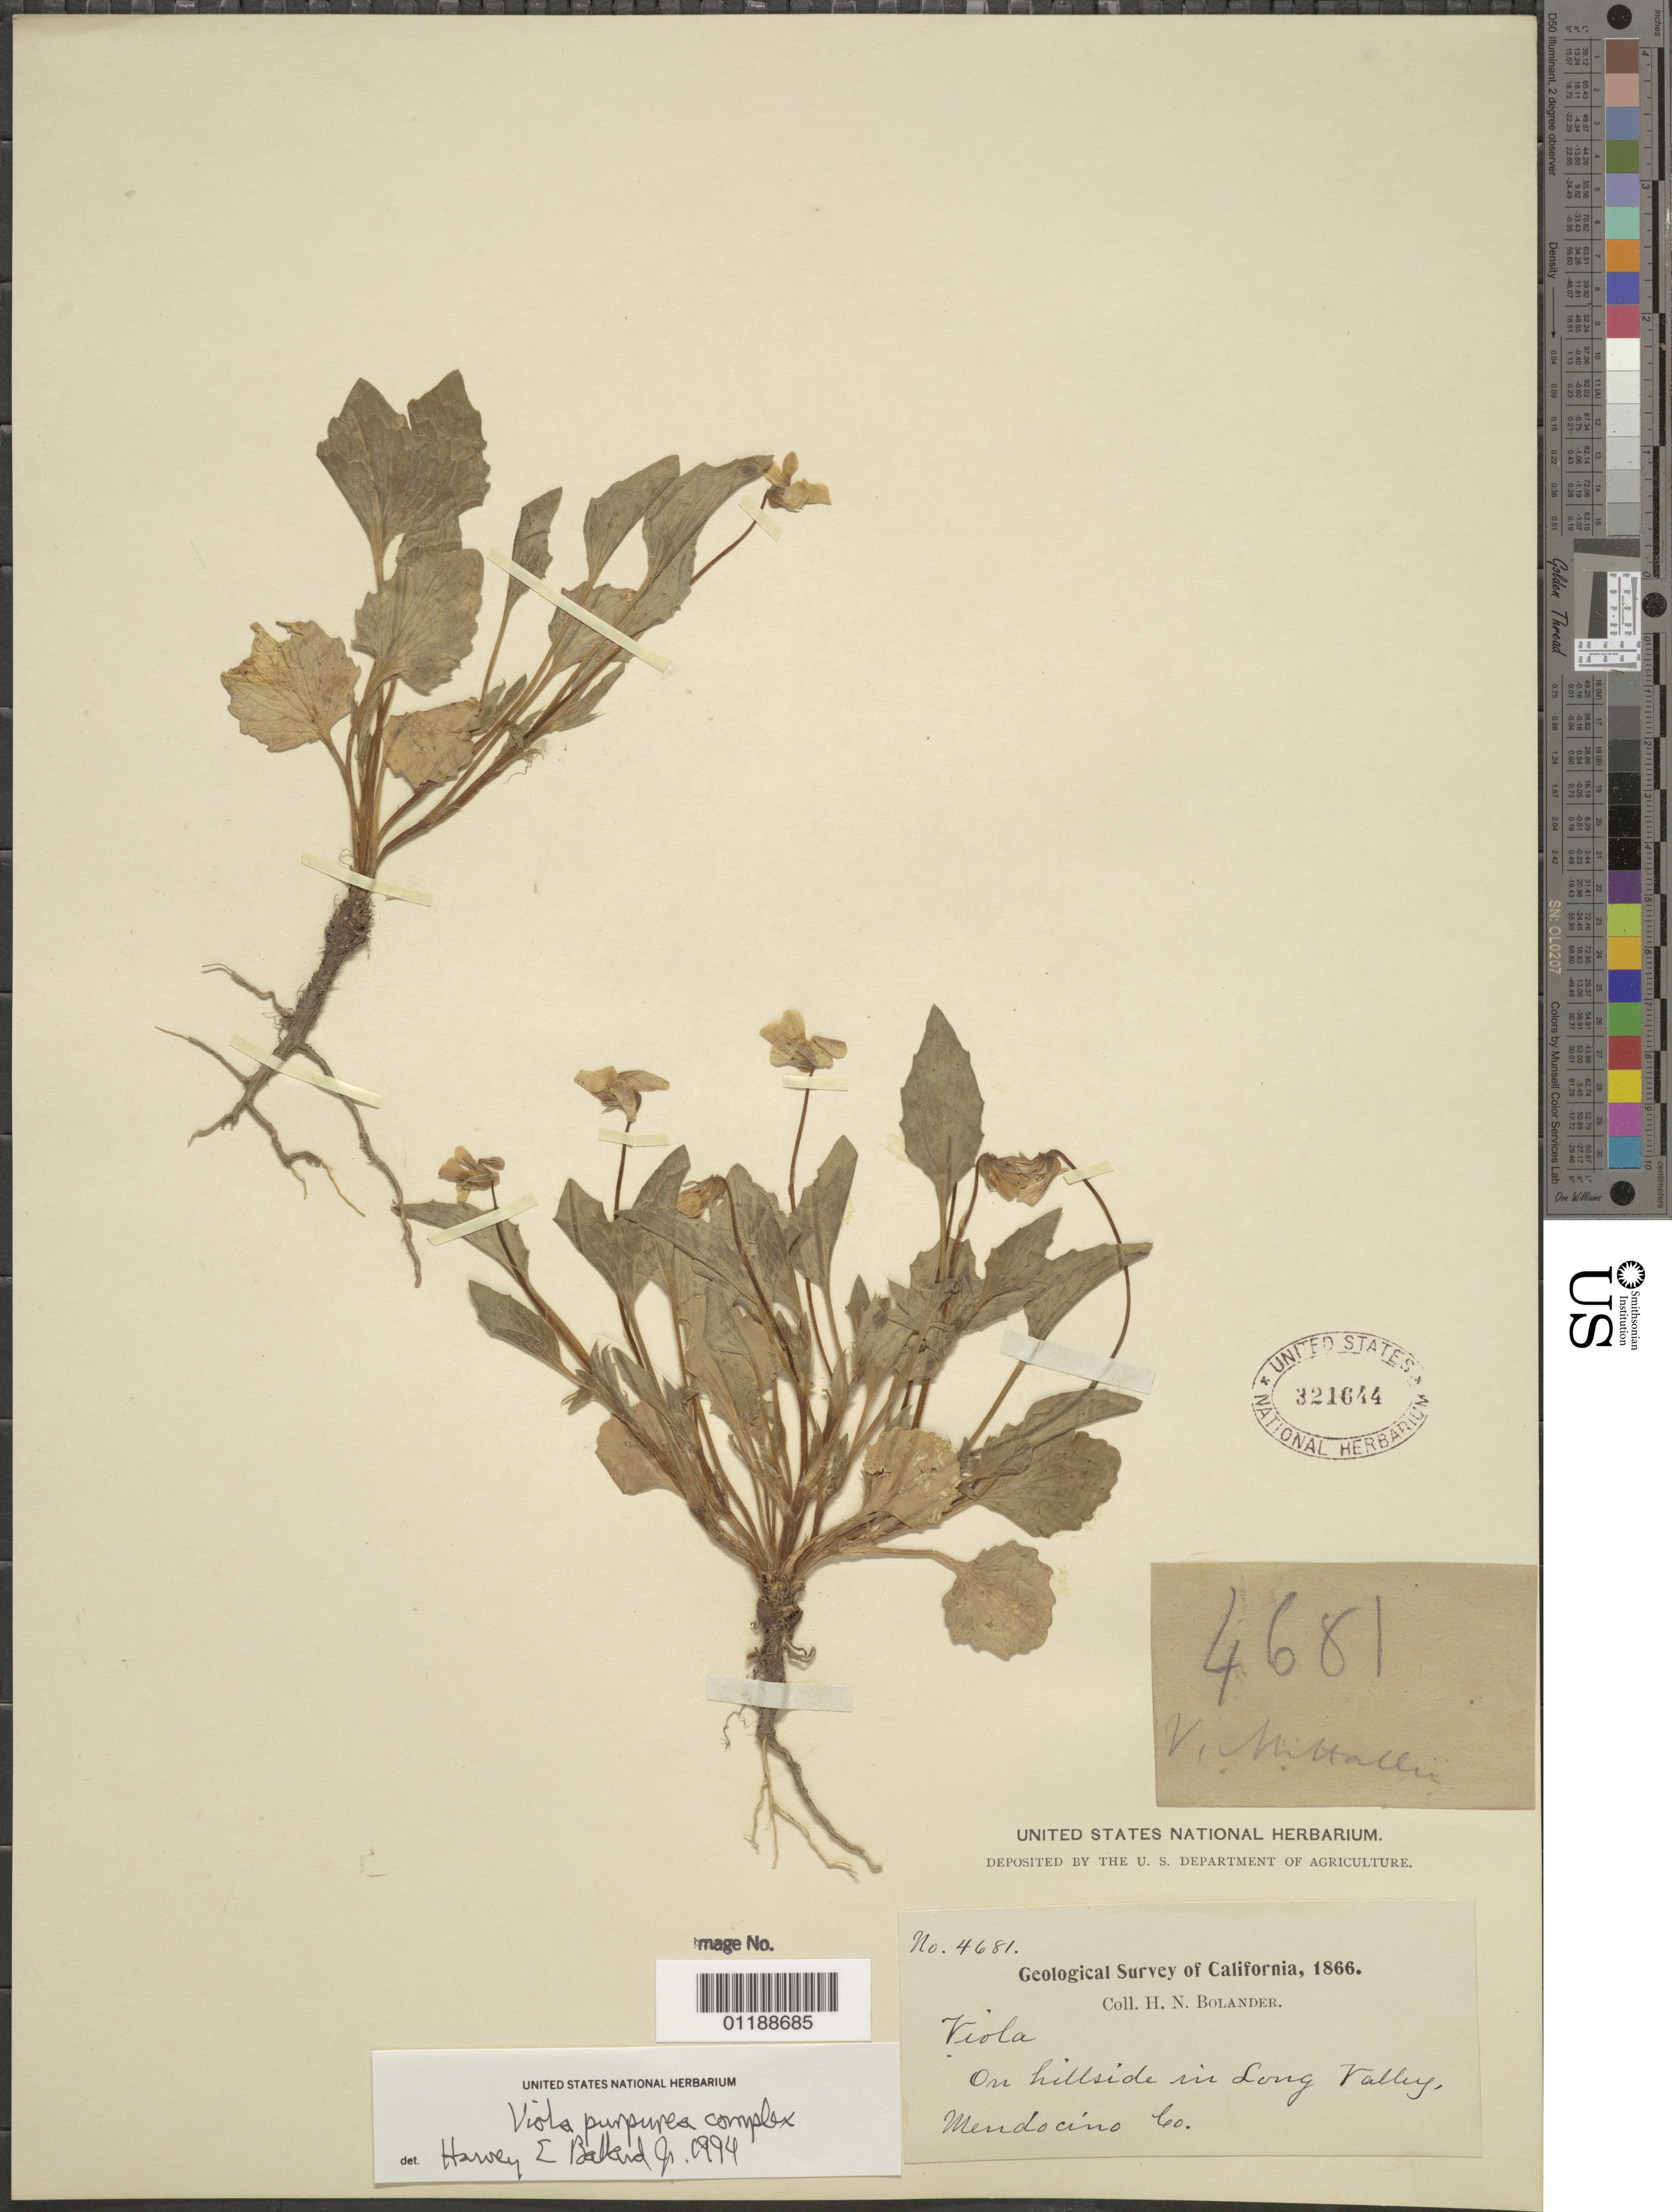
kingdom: Plantae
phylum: Tracheophyta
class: Magnoliopsida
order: Malpighiales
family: Violaceae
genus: Viola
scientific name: Viola purpurea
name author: Kellogg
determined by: Ballard, Harvey E.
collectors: H. Bolander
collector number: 4681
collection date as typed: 1866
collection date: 1866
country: United States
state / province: California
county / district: Mendocino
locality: Long Valley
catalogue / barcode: US 321644